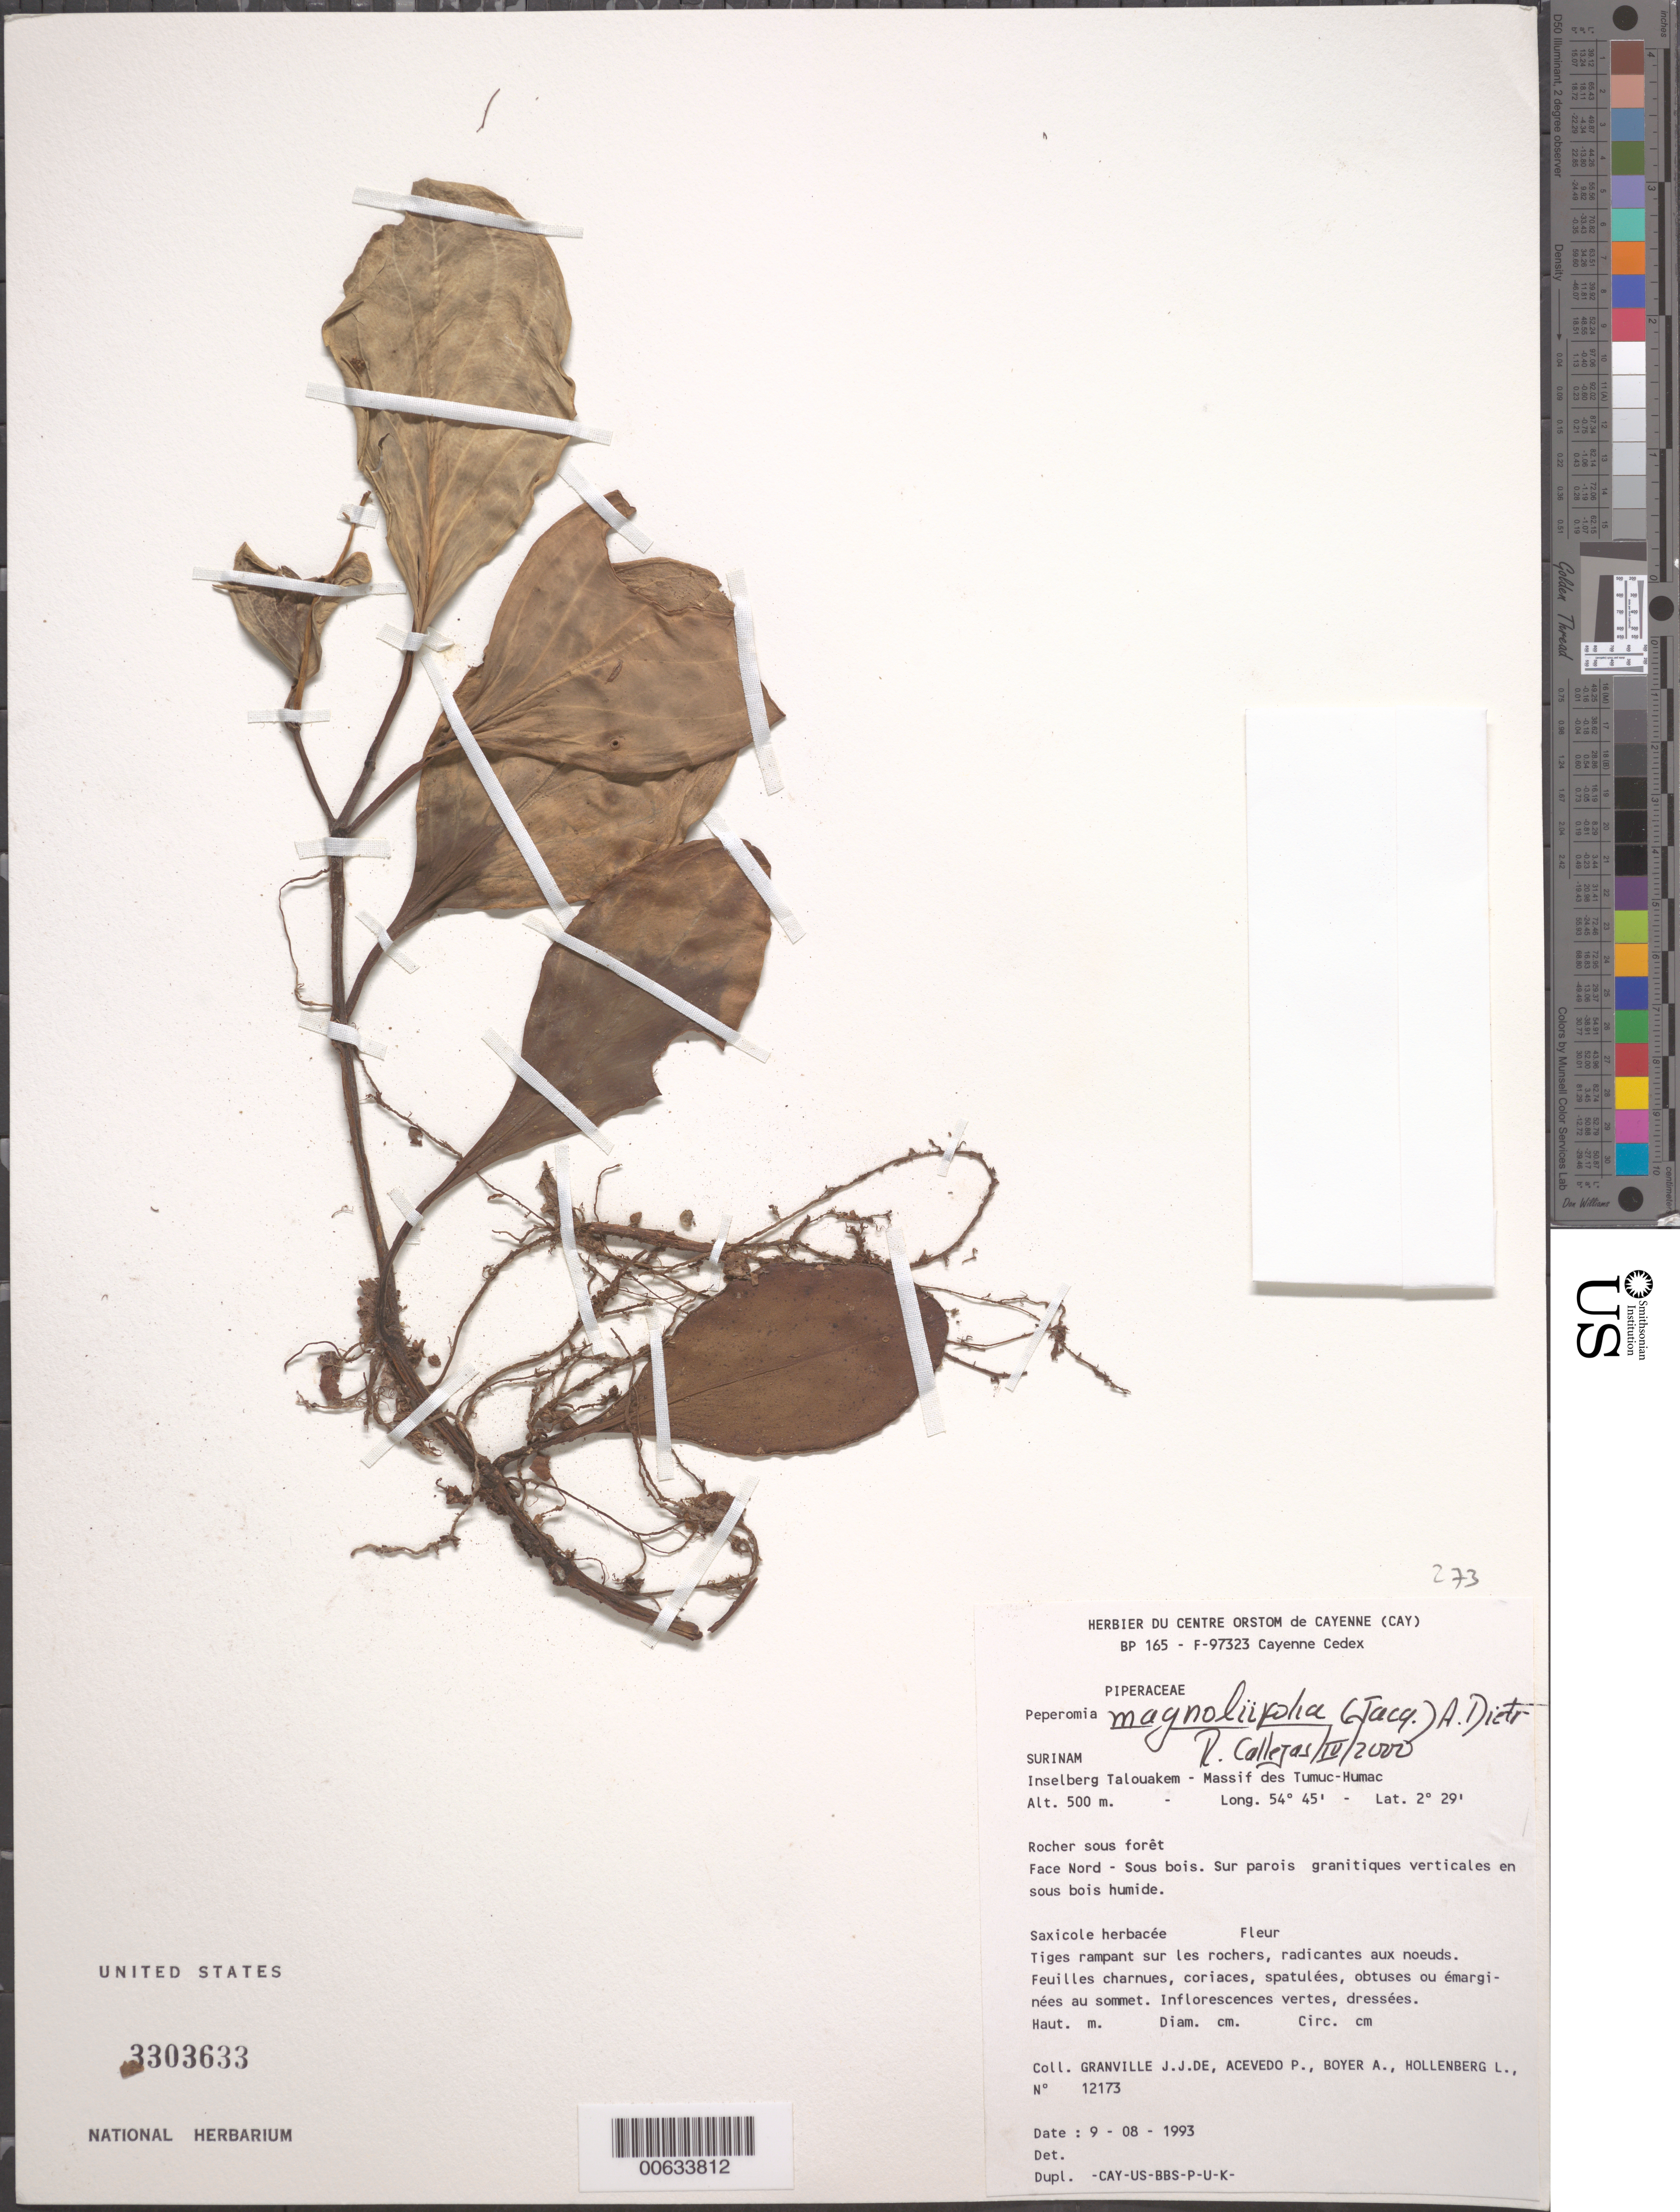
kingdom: Plantae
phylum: Tracheophyta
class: Magnoliopsida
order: Piperales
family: Piperaceae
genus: Peperomia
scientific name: Peperomia magnoliifolia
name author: (Jacq.) A. Dietr.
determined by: Callejas, Ricardo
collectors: J.-J. de Granville, P. Acevedo-Rodr., A. Boyer & L. Hollenberg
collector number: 12173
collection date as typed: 9-Aug-93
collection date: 1993-08-09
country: Suriname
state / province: Sipaliwini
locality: Inselberg Talouakem, Massif des Tumuc-Humac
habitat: Rocher sous forêt. Face nord. Sous bois. Sur parois granitiques verticales en sous bois humide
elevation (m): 500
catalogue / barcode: US 3303633